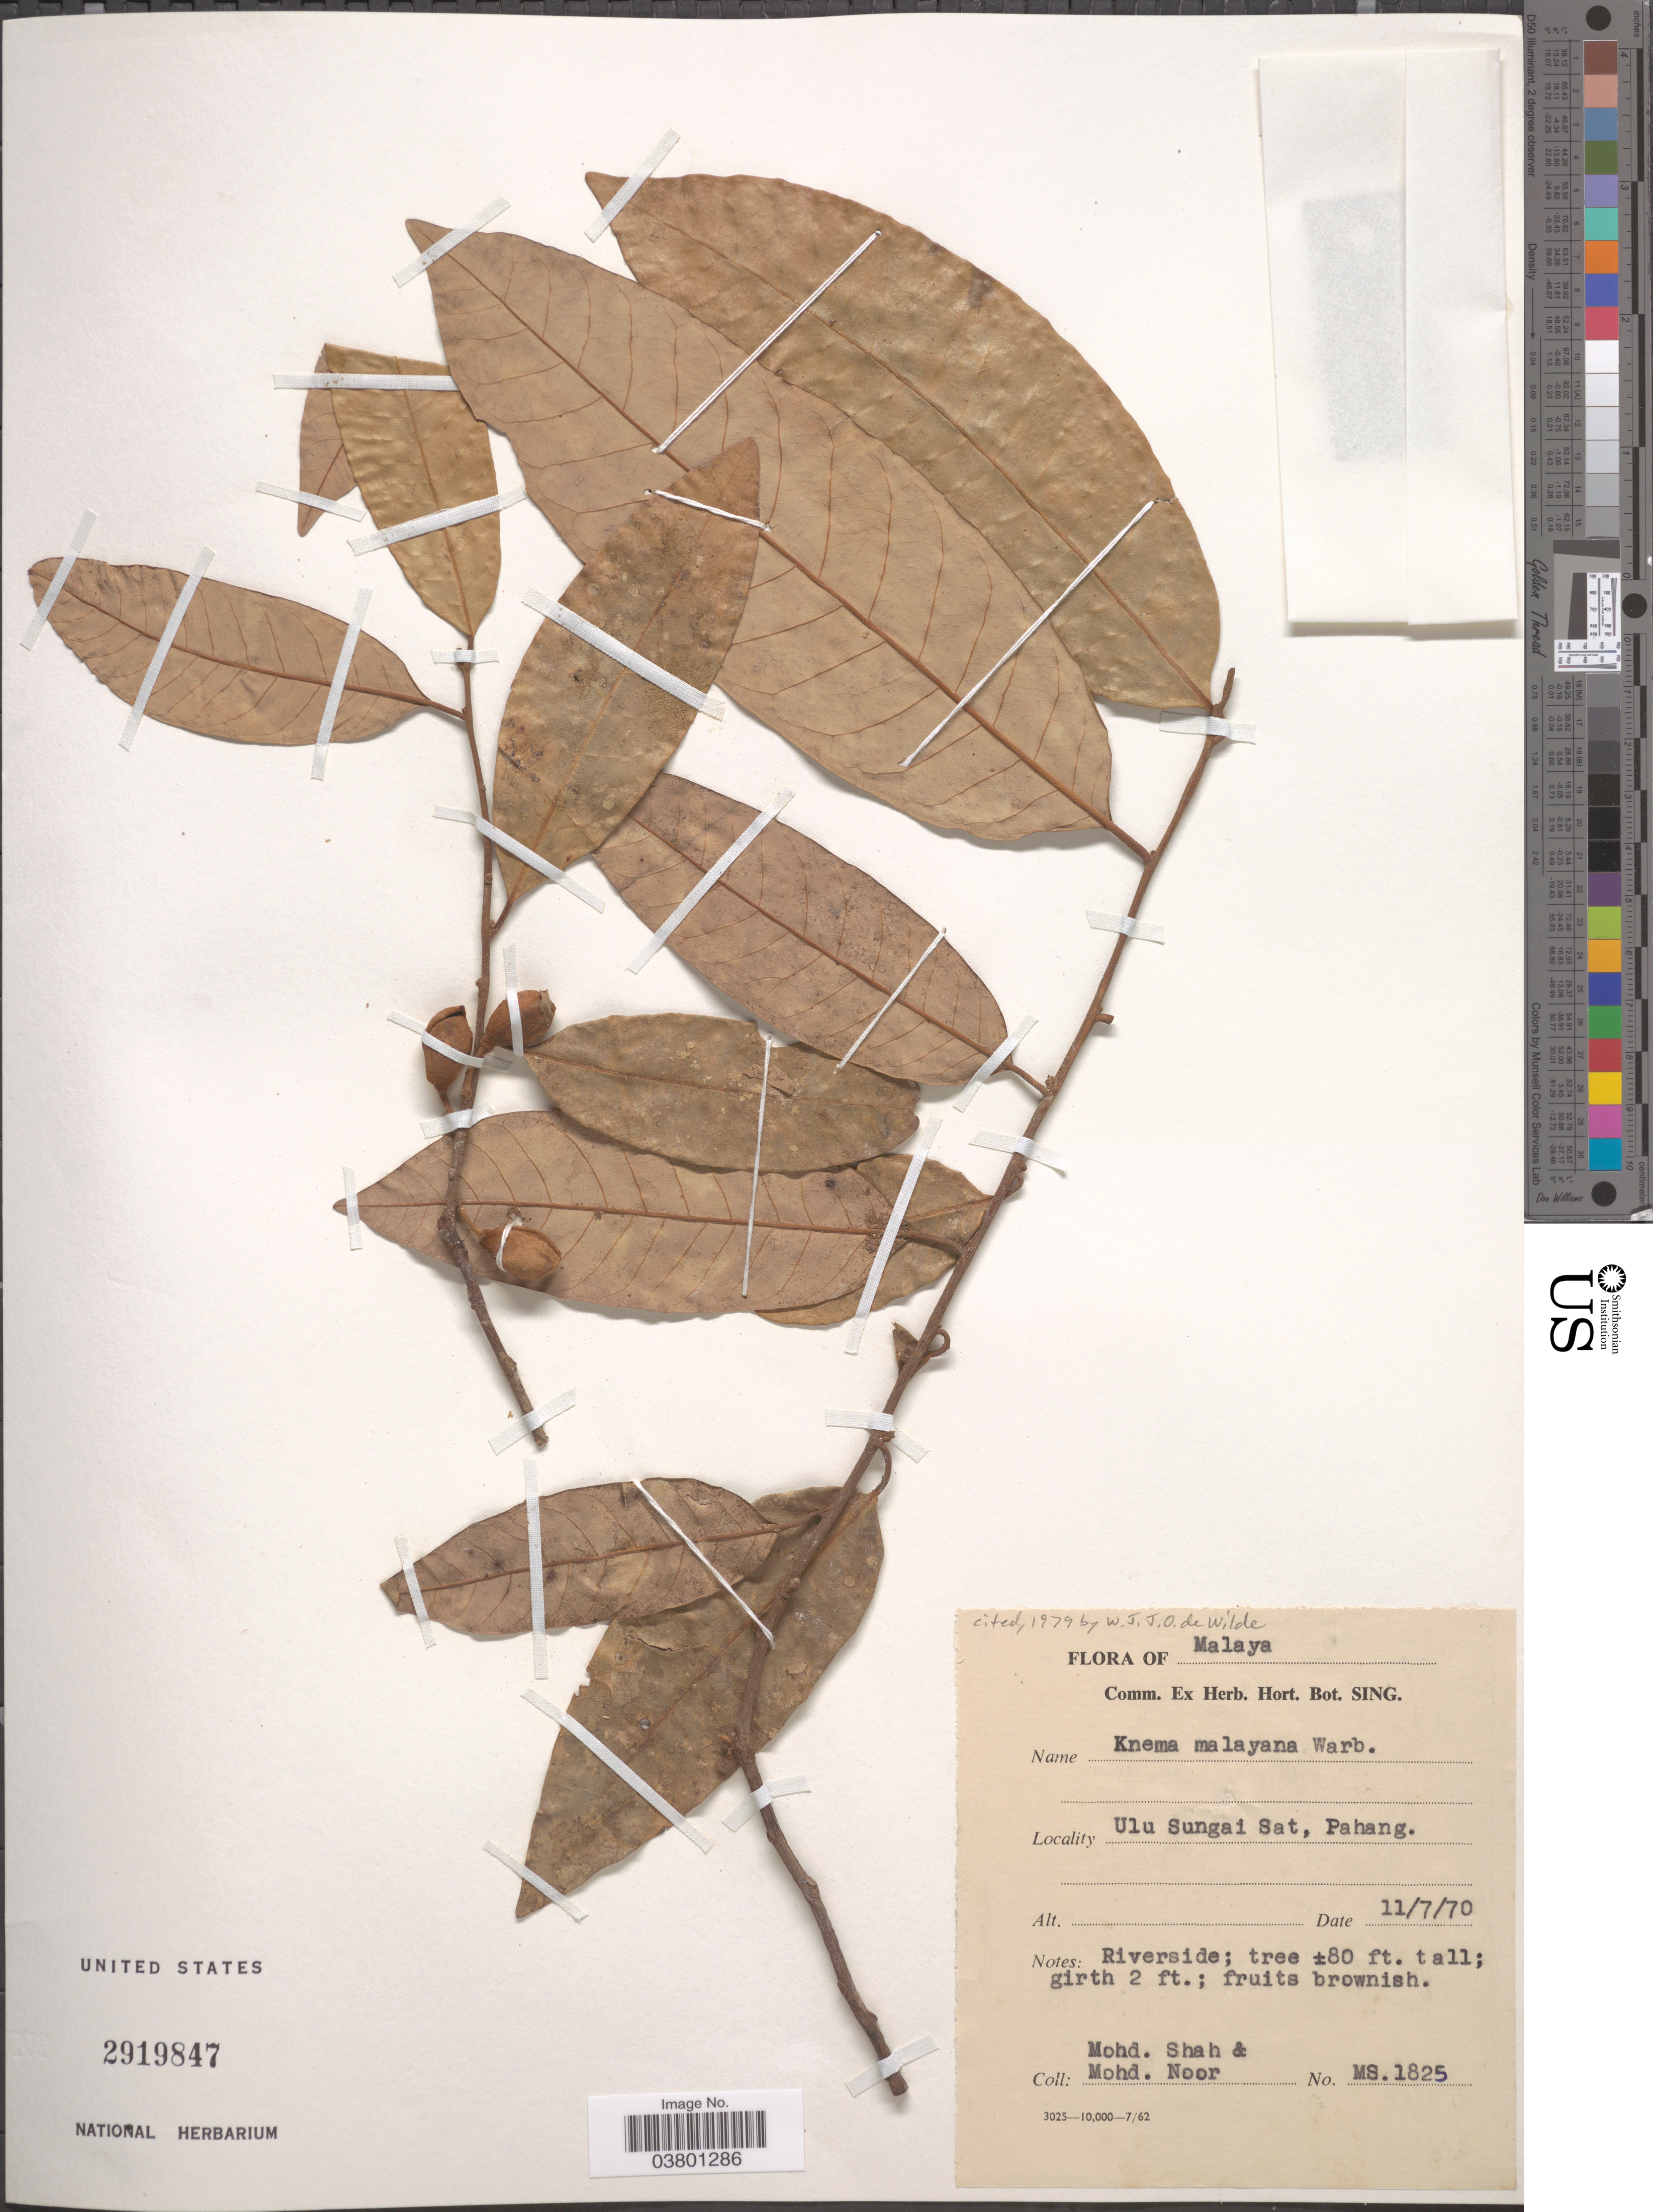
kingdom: Plantae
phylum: Tracheophyta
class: Magnoliopsida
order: Magnoliales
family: Myristicaceae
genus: Knema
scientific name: Knema malayana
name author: Warb.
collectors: M. Shah & M. Noor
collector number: MS1825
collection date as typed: Transcribed d/m/y: 11/7/70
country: Malaysia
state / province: Pahang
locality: Malaya. Ulu Sungai Sat.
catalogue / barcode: US 2919847